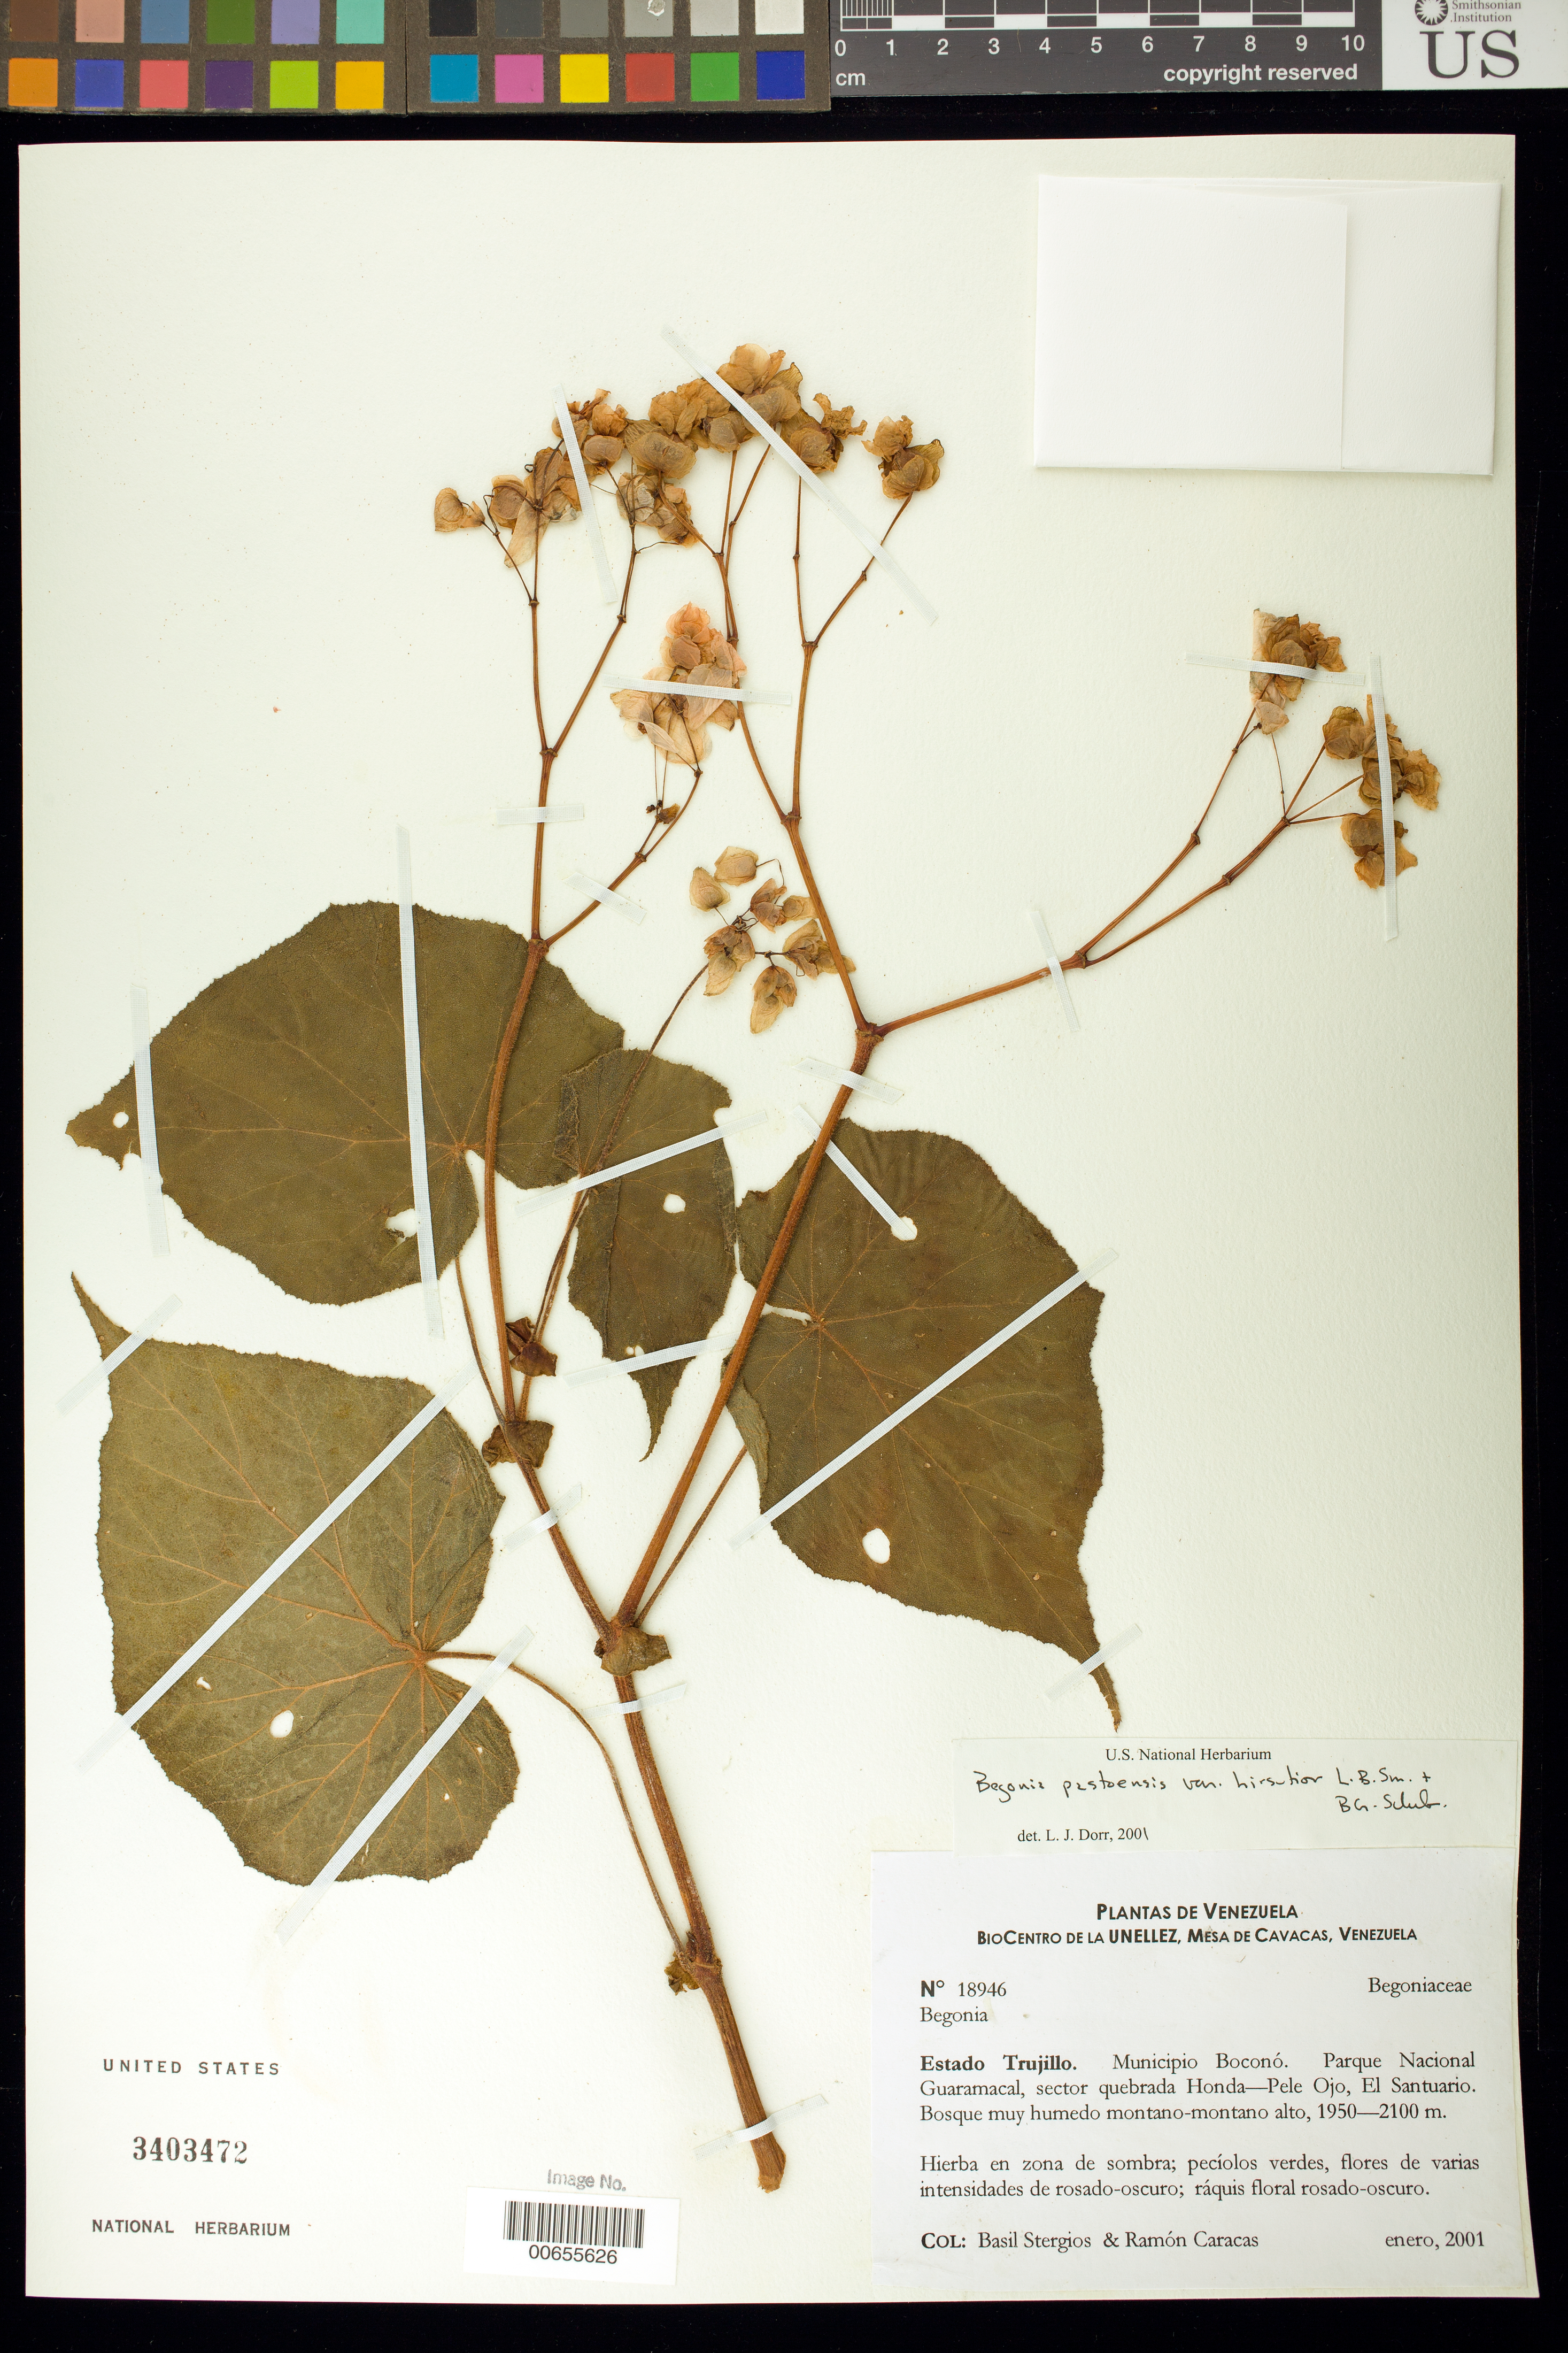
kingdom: Plantae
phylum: Tracheophyta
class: Magnoliopsida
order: Cucurbitales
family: Begoniaceae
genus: Begonia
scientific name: Begonia pastoensis var. hirsutior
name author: A. DC.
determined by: Dorr, L. J., (BOT), Smithsonian Institution - National Museum of Natural History (UNITED STATES)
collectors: B. G. Stergios & R. Caracas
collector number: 18946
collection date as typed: Jan 2001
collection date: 2001-01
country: Venezuela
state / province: Trujillo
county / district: Boconó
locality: Parque Nacional Guaramacal, sector quebrada Honda-Pele Ojo, El Santuario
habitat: Bosque muy húmedo montano-montano alto.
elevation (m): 1950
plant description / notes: F, GUYN, MER, MY, NY, PORT, US, VEN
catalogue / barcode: US 3403472